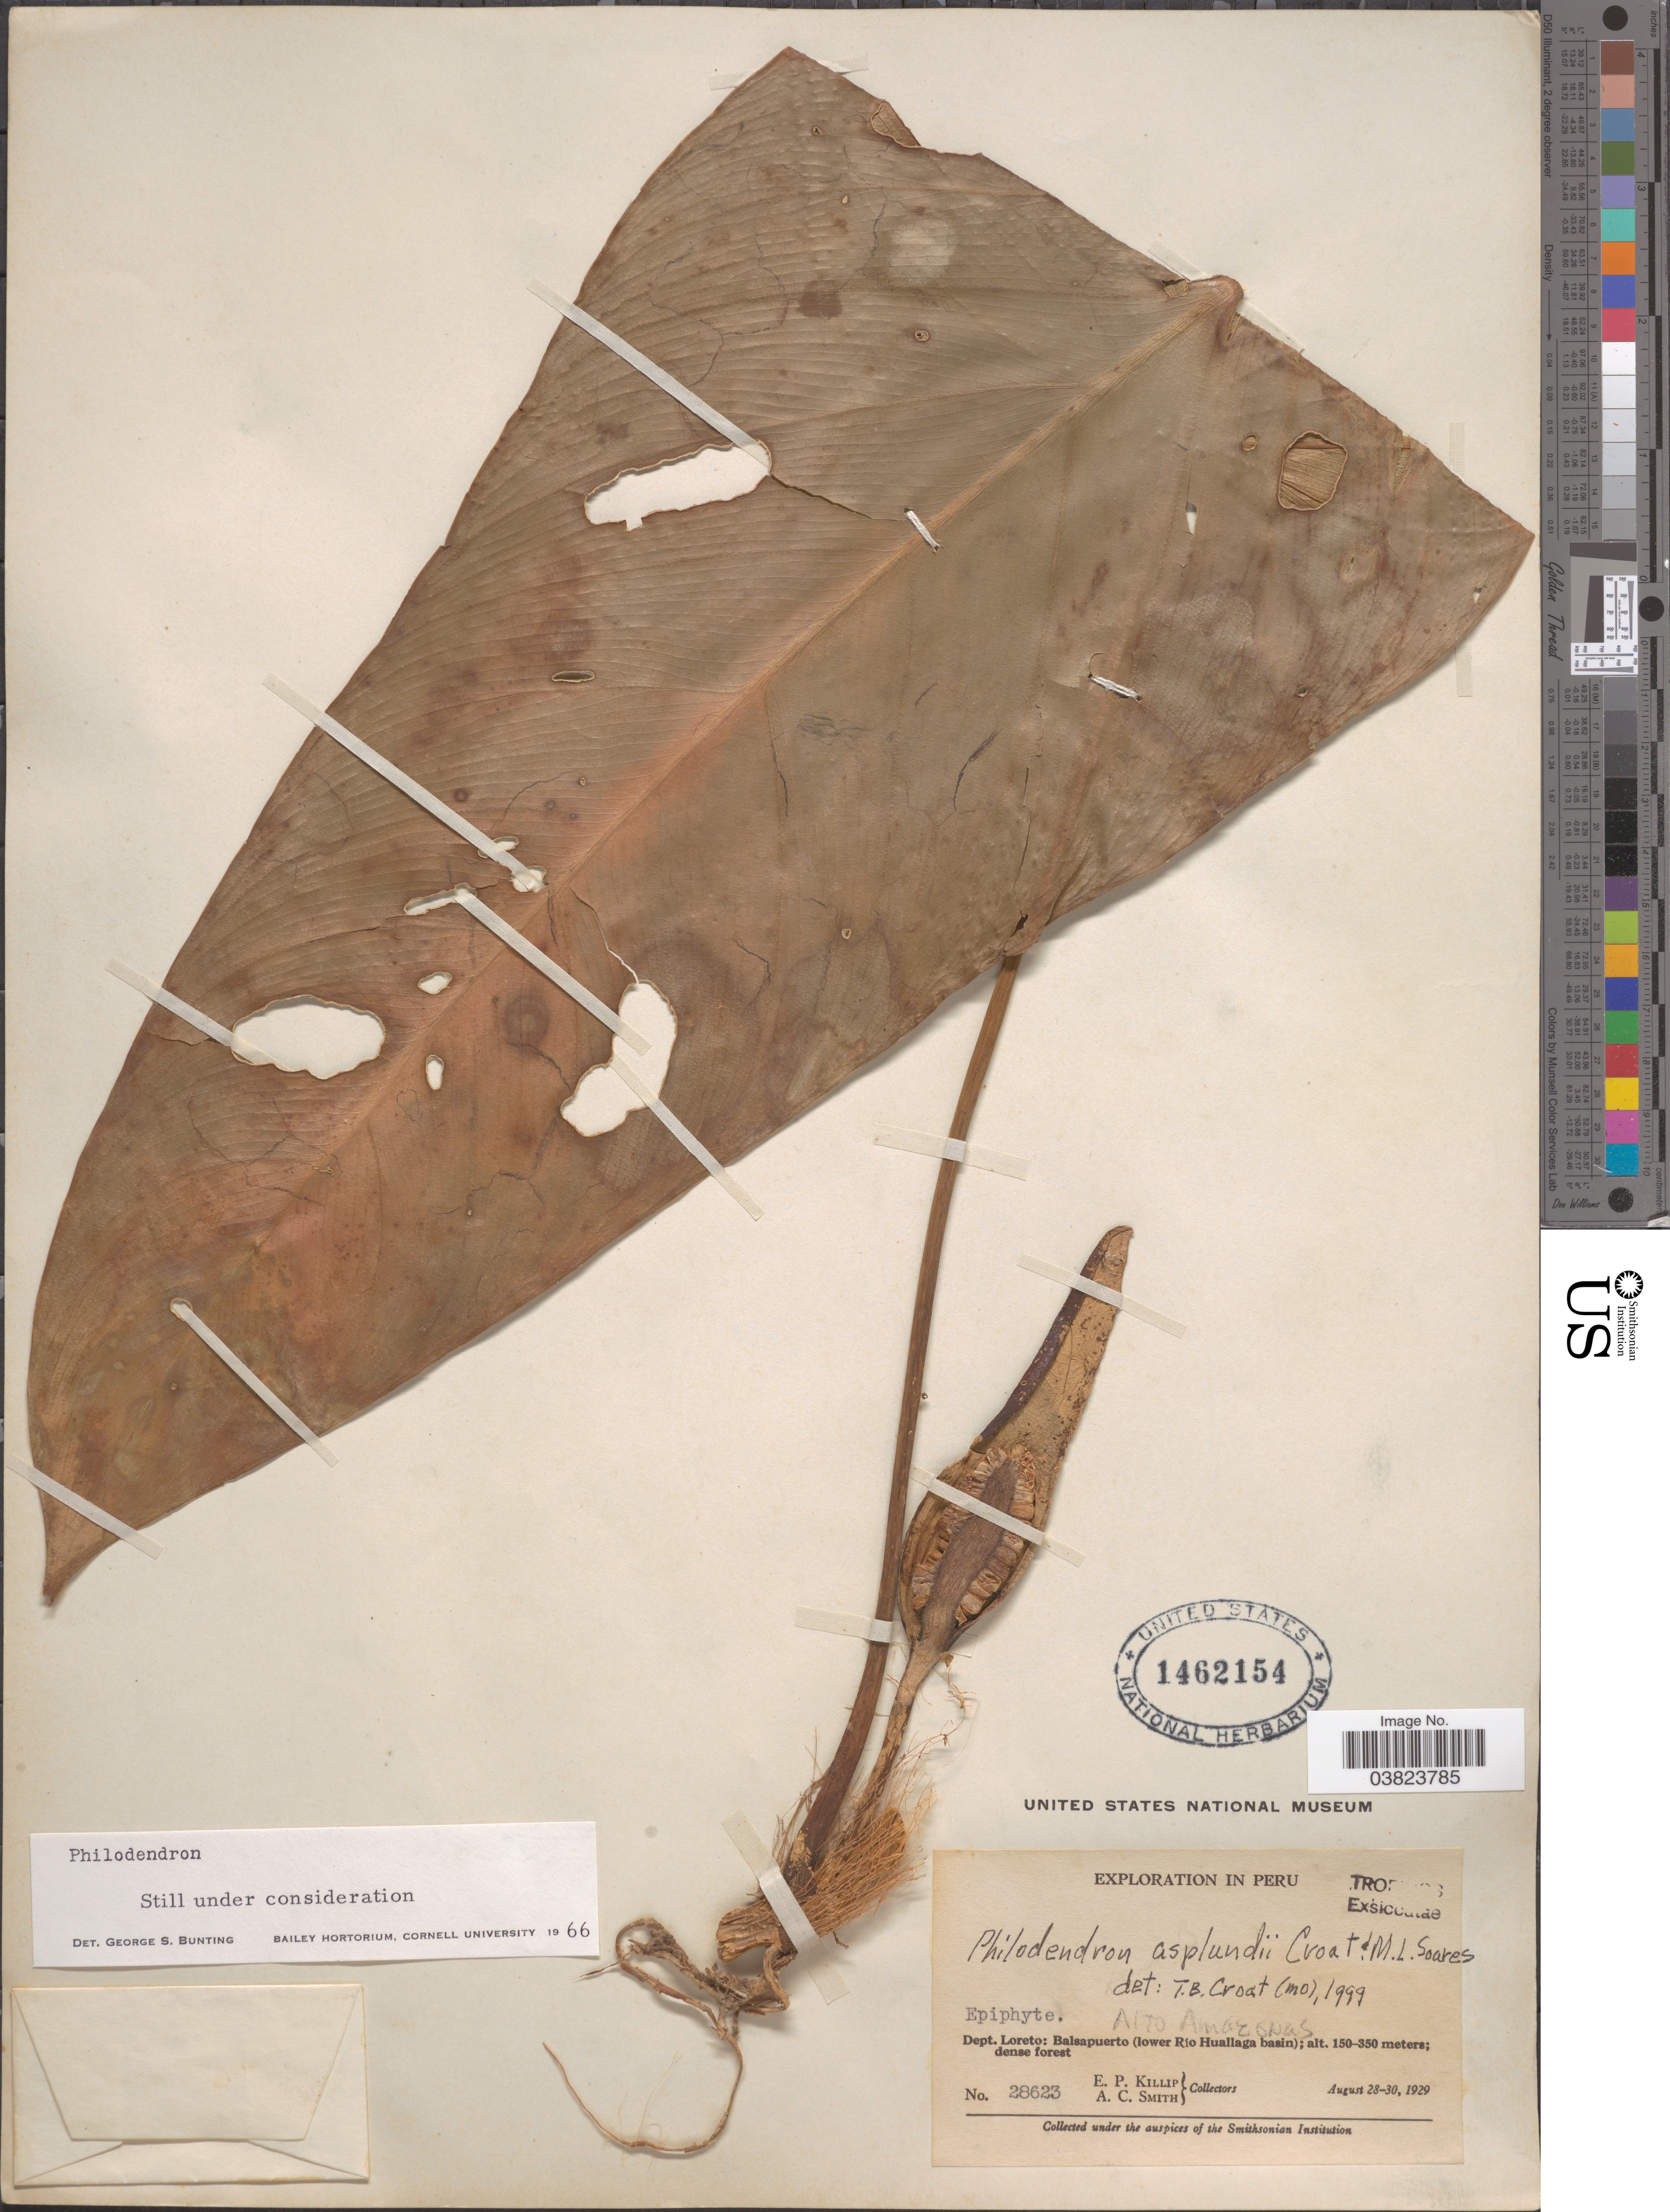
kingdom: Plantae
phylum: Tracheophyta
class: Liliopsida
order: Alismatales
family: Araceae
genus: Philodendron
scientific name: Philodendron asplundii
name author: Croat & M.L. Soares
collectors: E. P. Killip & A. C. Smith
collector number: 28623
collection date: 1929-08-28/1929-08-30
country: Peru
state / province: Loreto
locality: Alto Amazonas. Dept. Loreto: Balsapuerto (lower Río Huallaga basin).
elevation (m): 150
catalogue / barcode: US 1462154